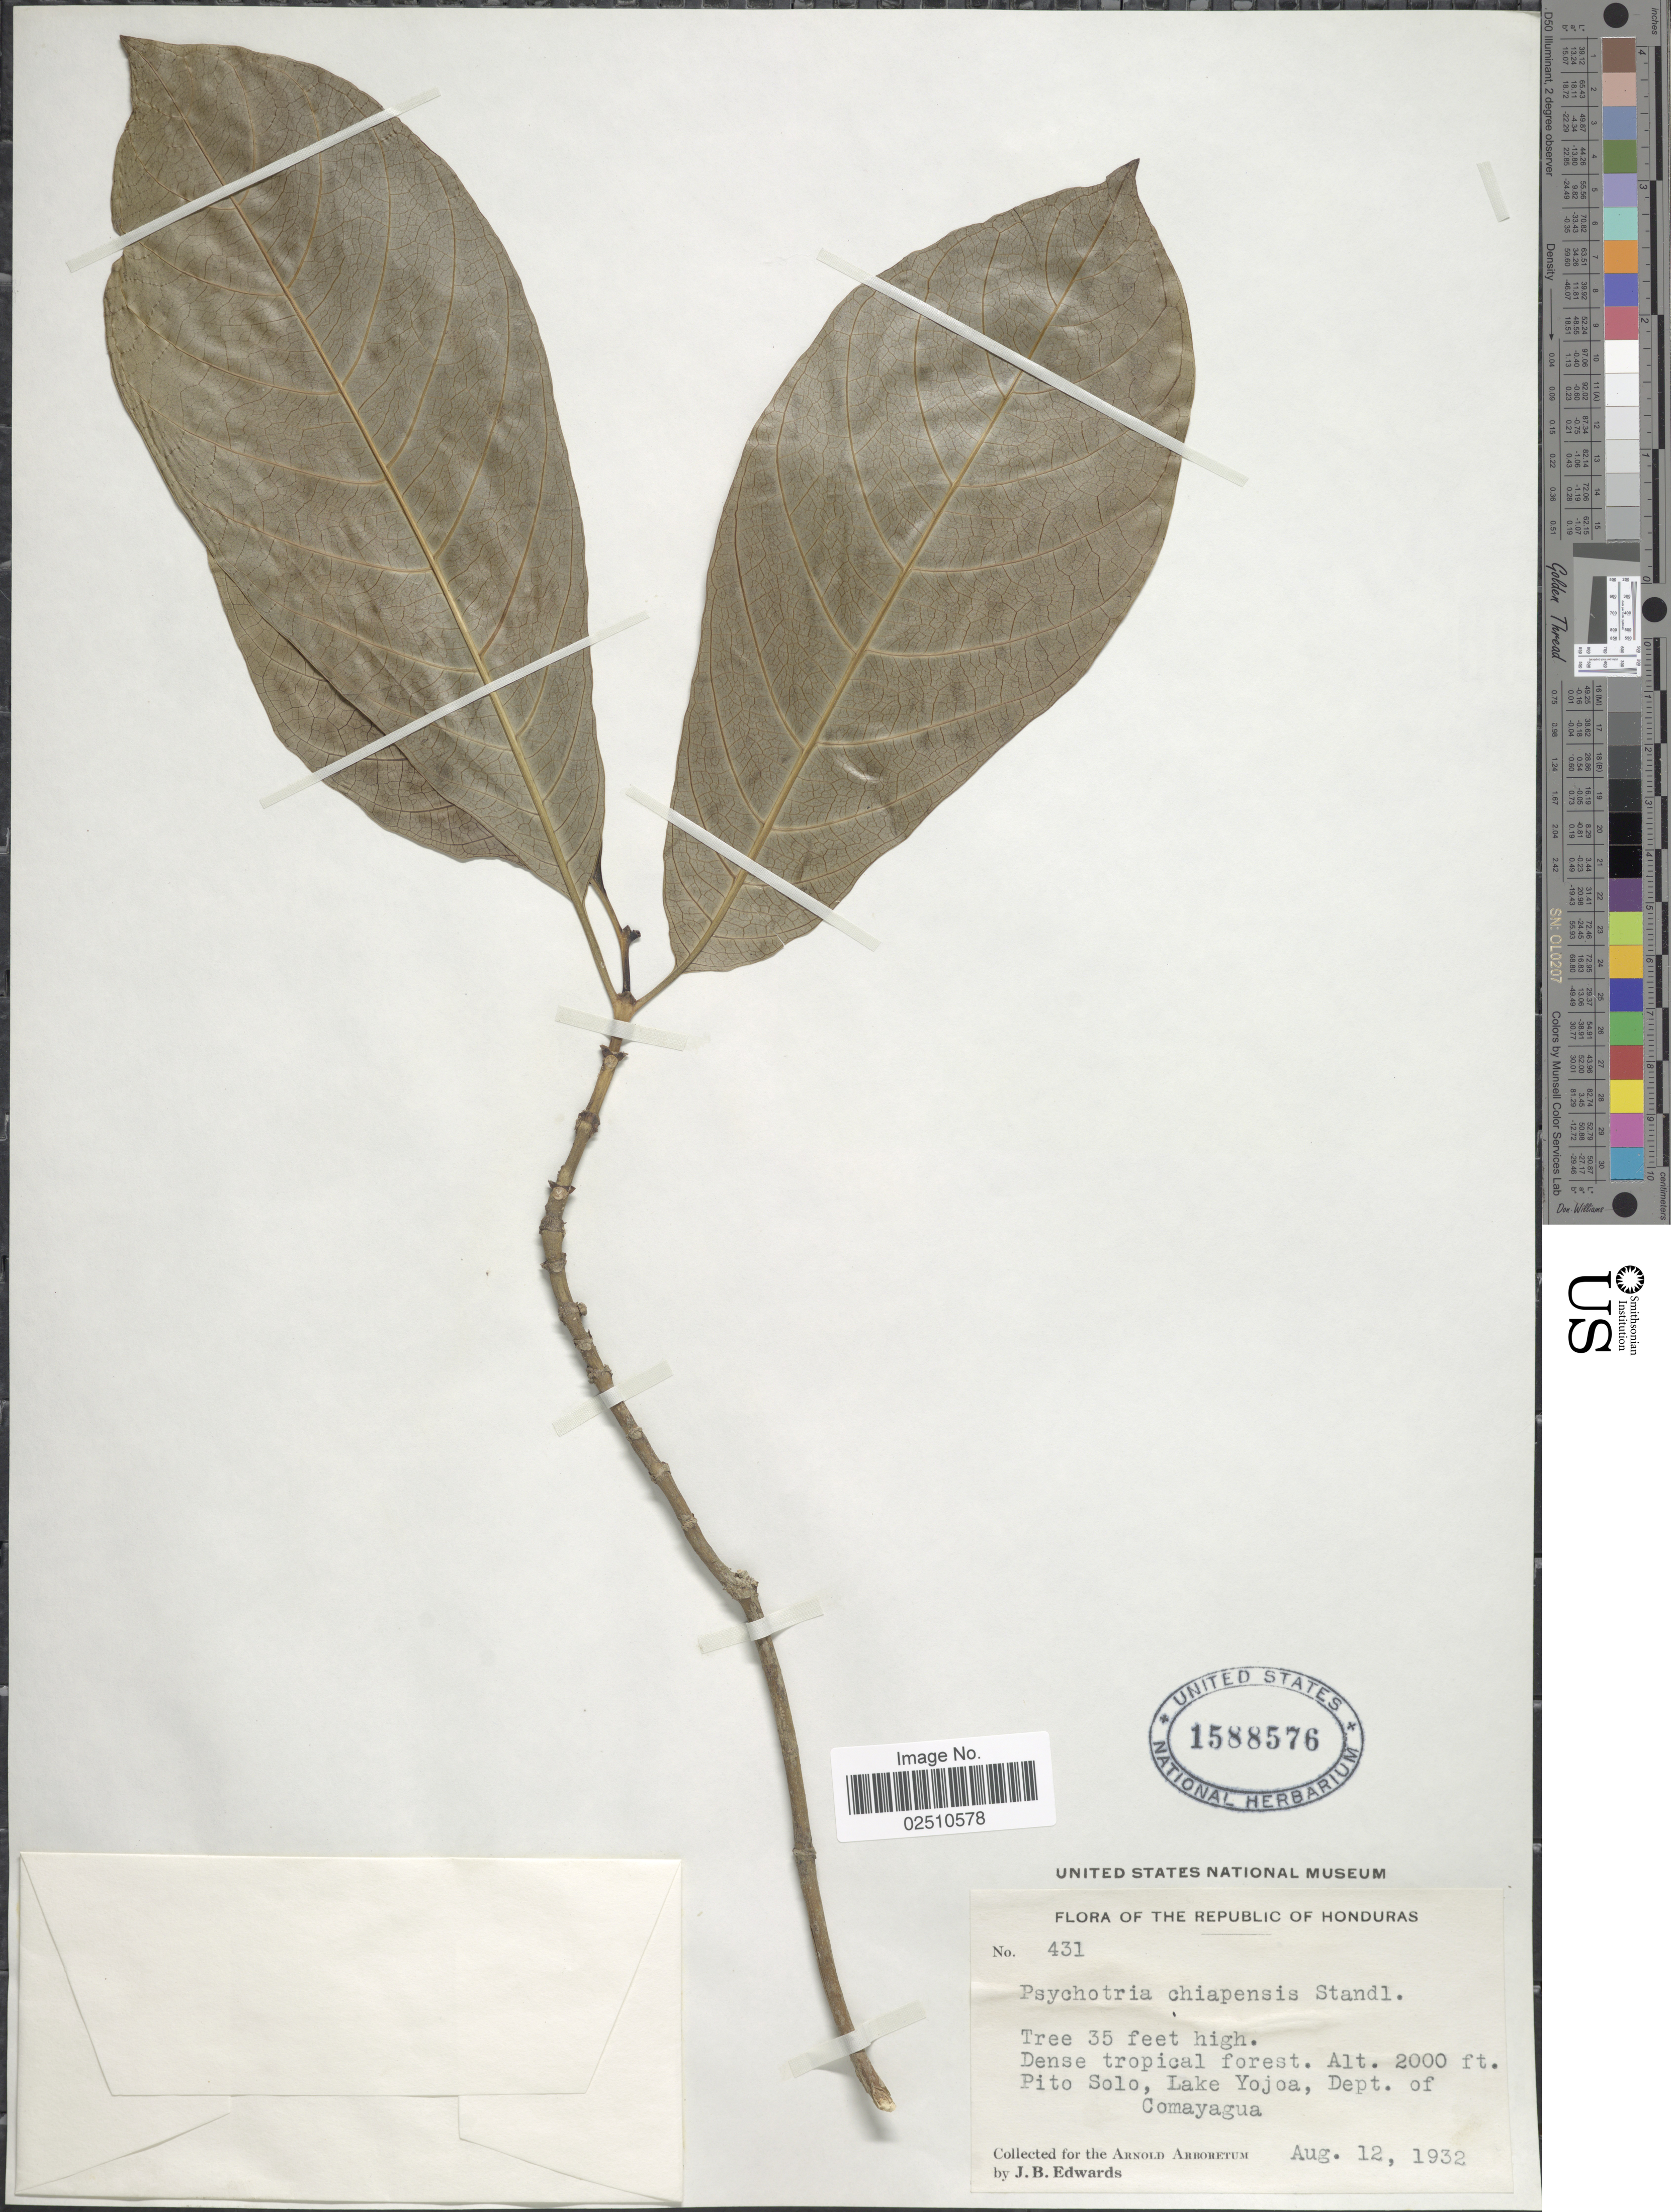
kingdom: Plantae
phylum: Tracheophyta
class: Magnoliopsida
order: Gentianales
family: Rubiaceae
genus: Psychotria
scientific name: Psychotria chiapensis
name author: Standl.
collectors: J. B. Edwards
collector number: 431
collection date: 1932-08-12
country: Honduras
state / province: Comayagua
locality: Republic of Honduras, , Pito Solo, Lake Yojoa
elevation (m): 610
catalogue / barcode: US 1588576